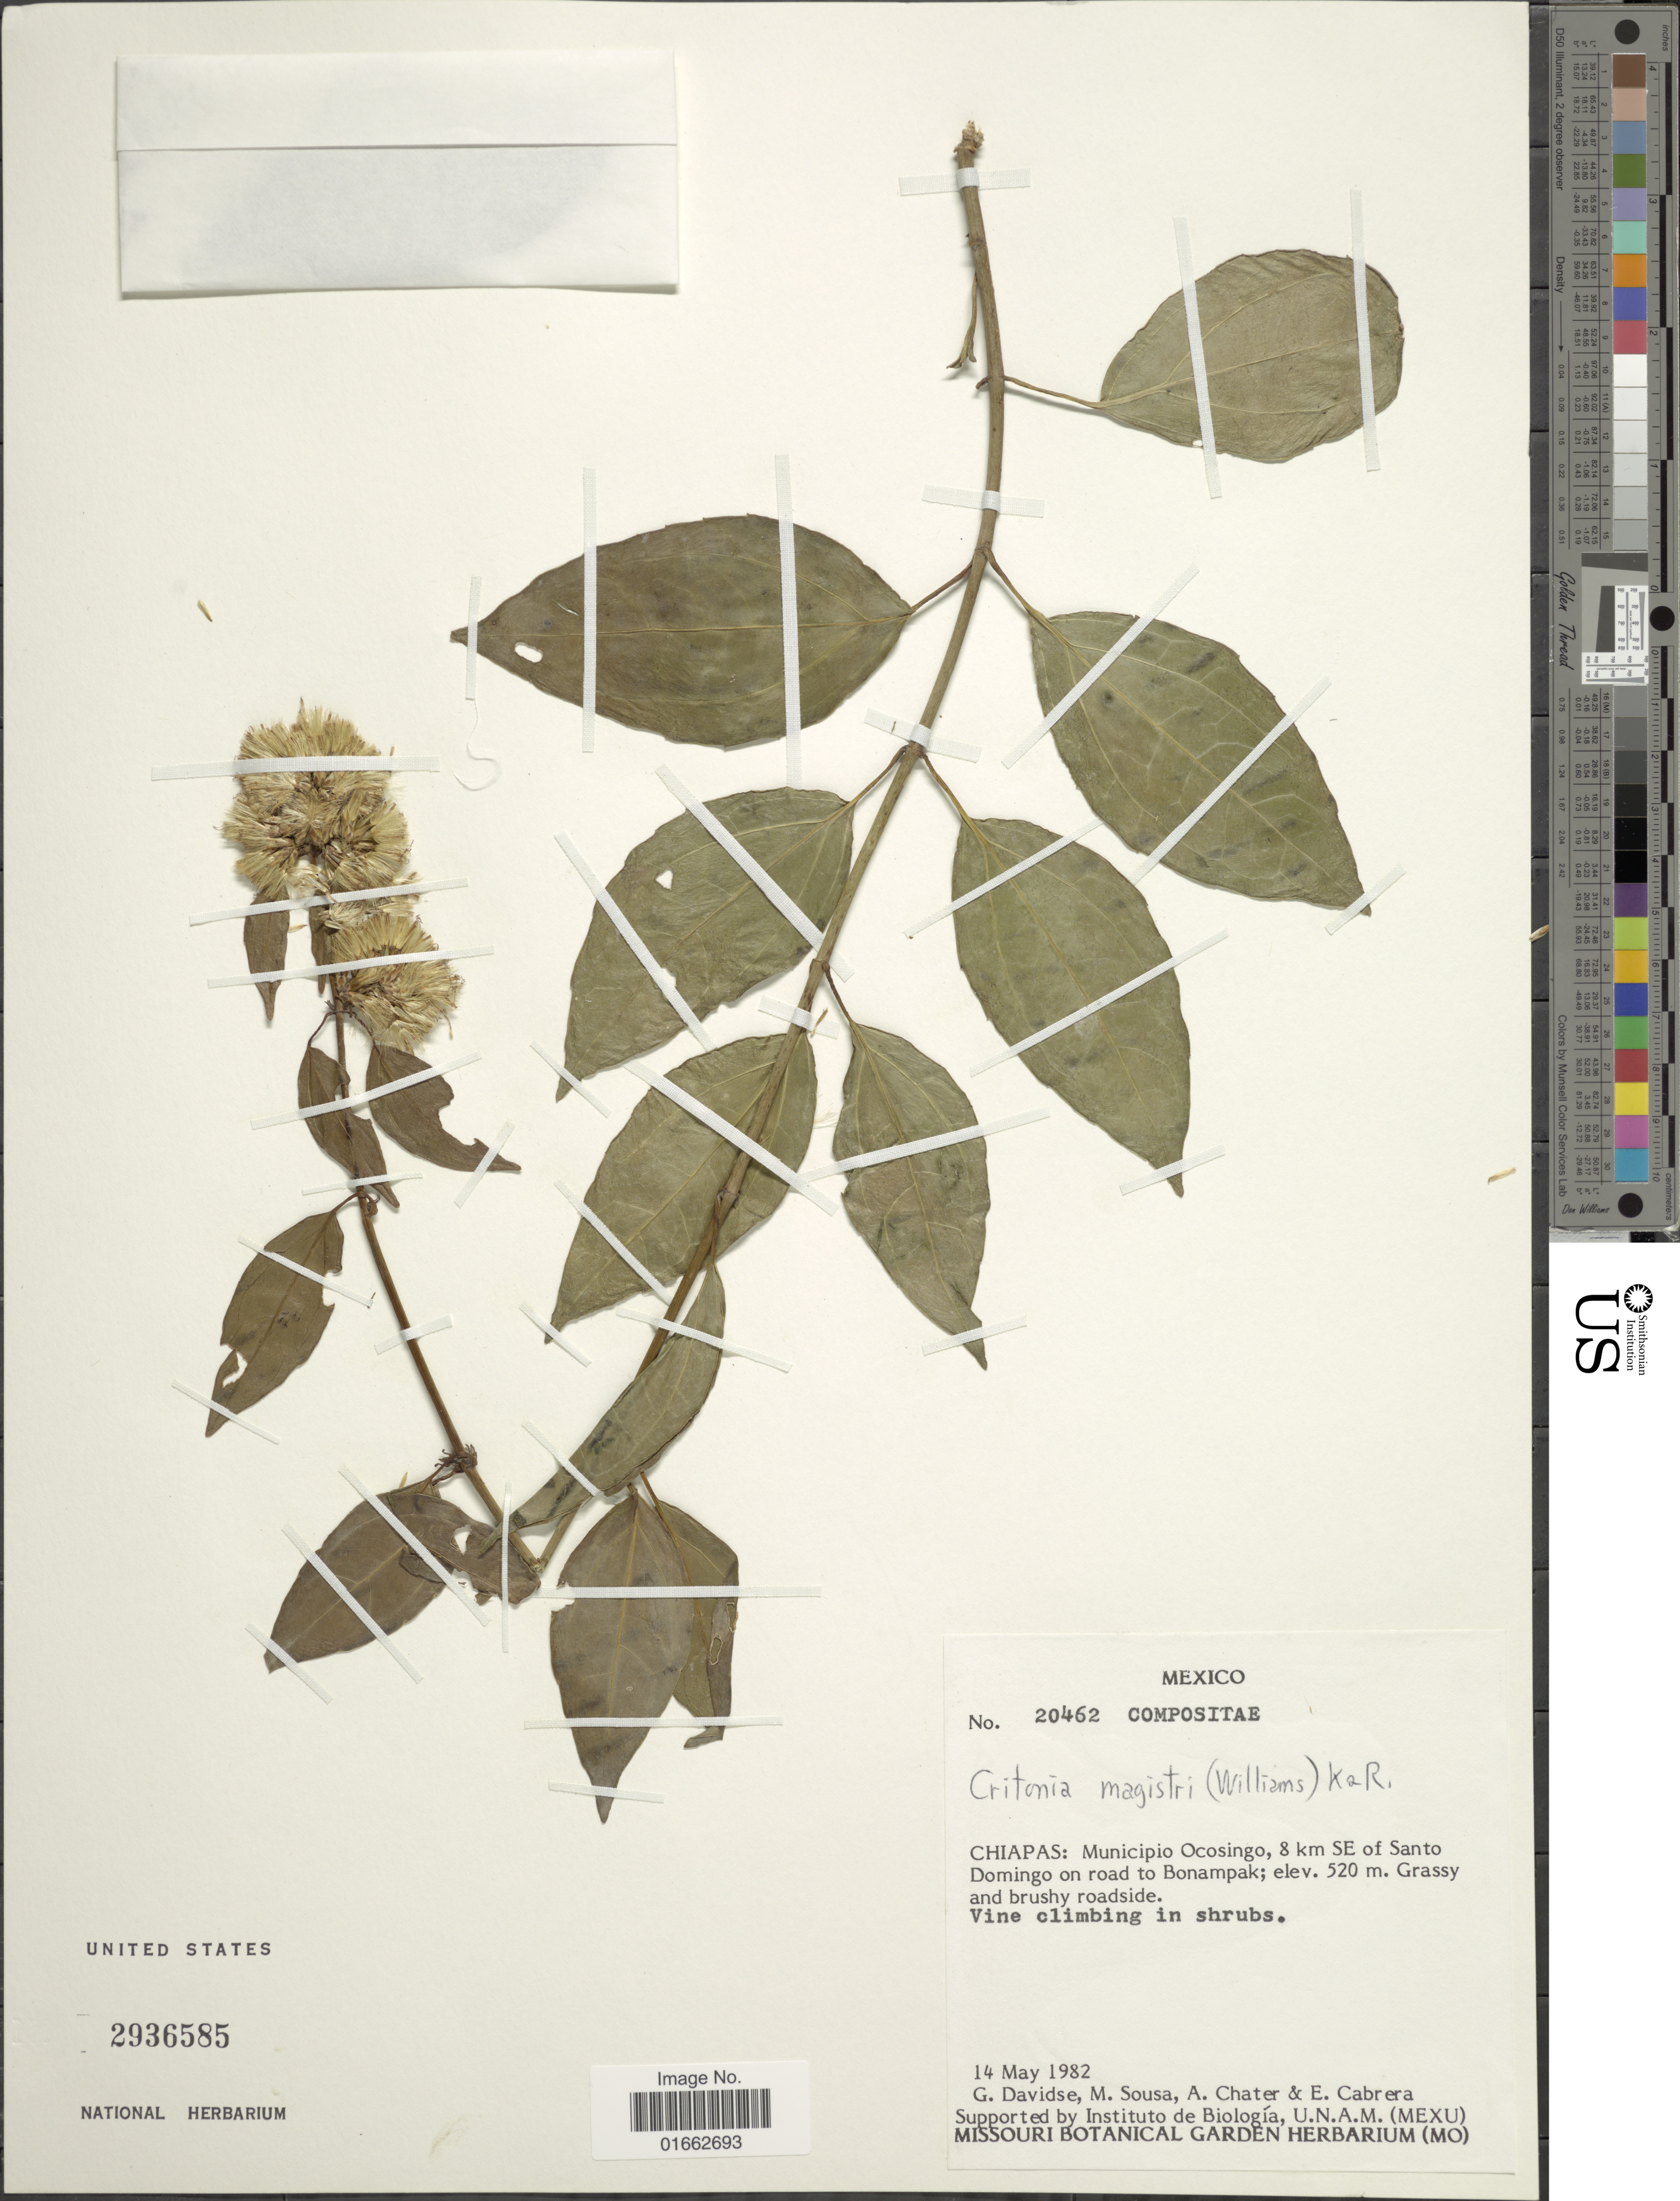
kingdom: Plantae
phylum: Tracheophyta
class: Magnoliopsida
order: Asterales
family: Asteraceae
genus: Critonia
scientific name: Critonia bartlettii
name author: (B.L. Rob.) R.M. King & H. Rob.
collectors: G. Davidse, M. Sousa, A. O. Chater & E. Cabrera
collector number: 20462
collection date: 1982-05-14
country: Mexico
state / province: Chiapas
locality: Municipio Ocosingo, 8 km SE of Santo Domingo on road to Bonampak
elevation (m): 520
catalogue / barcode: US 2936585